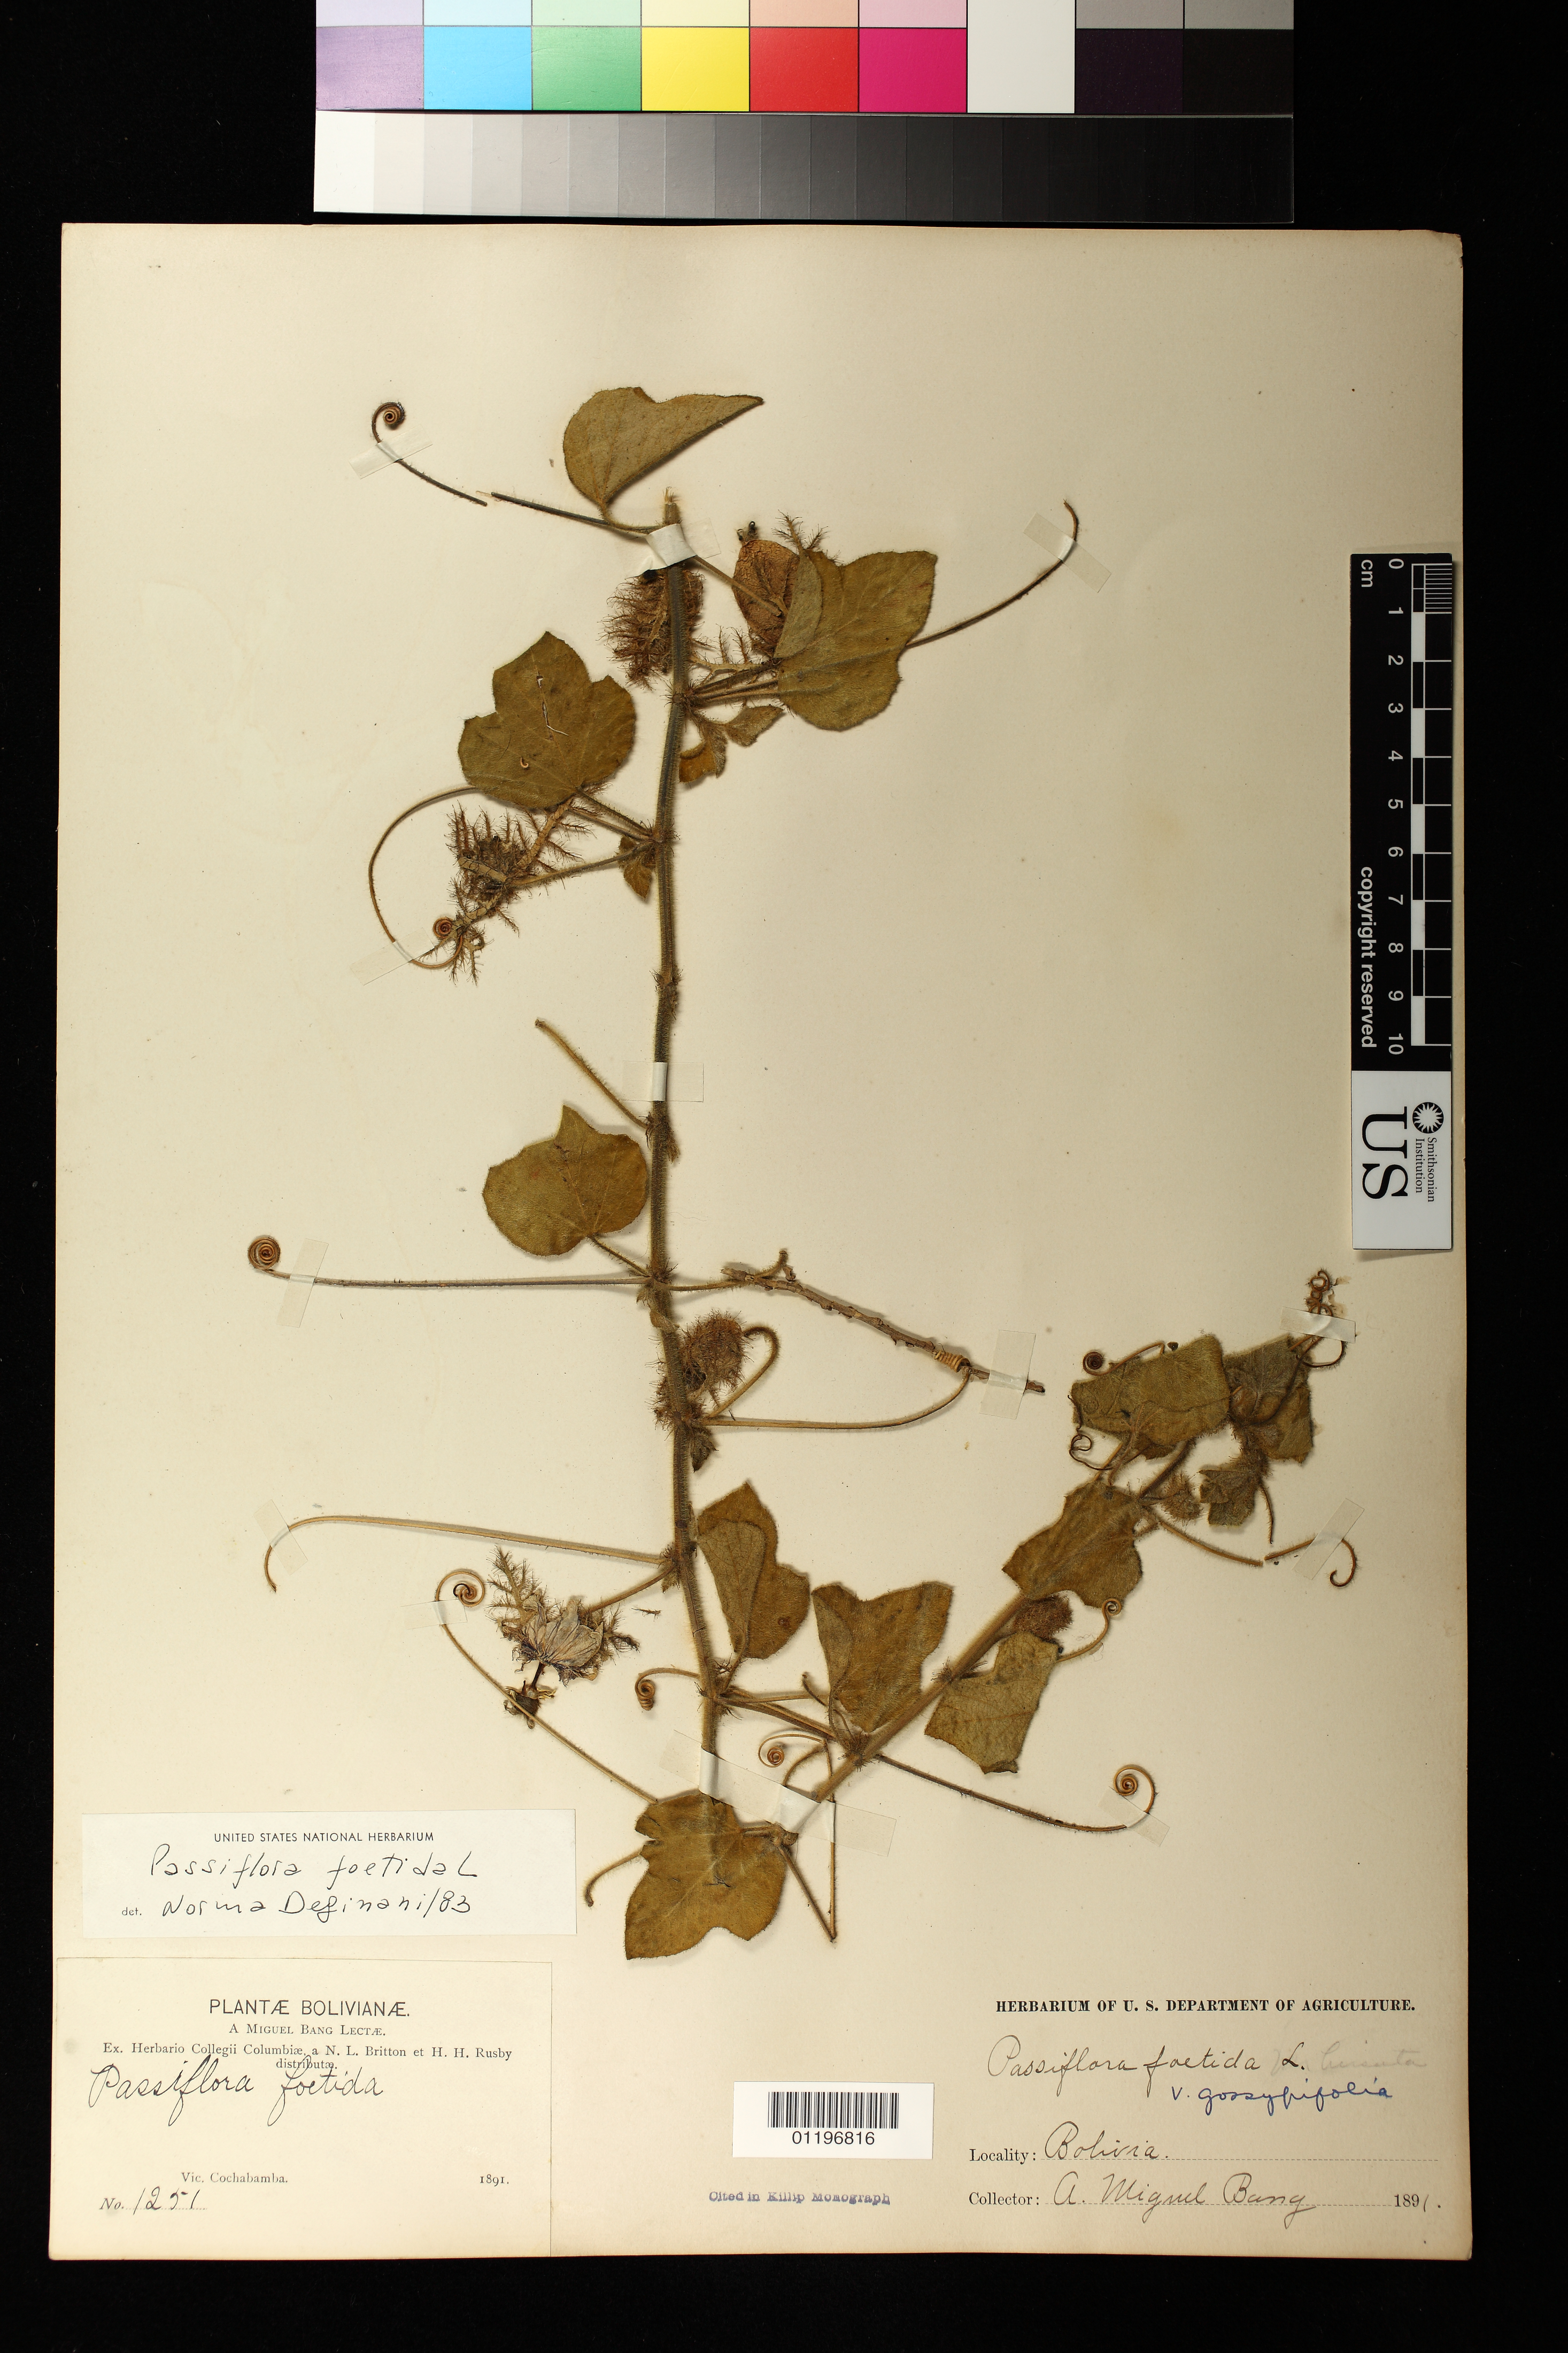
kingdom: Plantae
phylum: Tracheophyta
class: Magnoliopsida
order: Malpighiales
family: Passifloraceae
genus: Passiflora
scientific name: Passiflora foetida var. gossypiifolia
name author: (Desv.) Mast.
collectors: M. Bang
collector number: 1251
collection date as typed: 1891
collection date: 1891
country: Bolivia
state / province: Cochabamba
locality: Vic. Cochabamba.